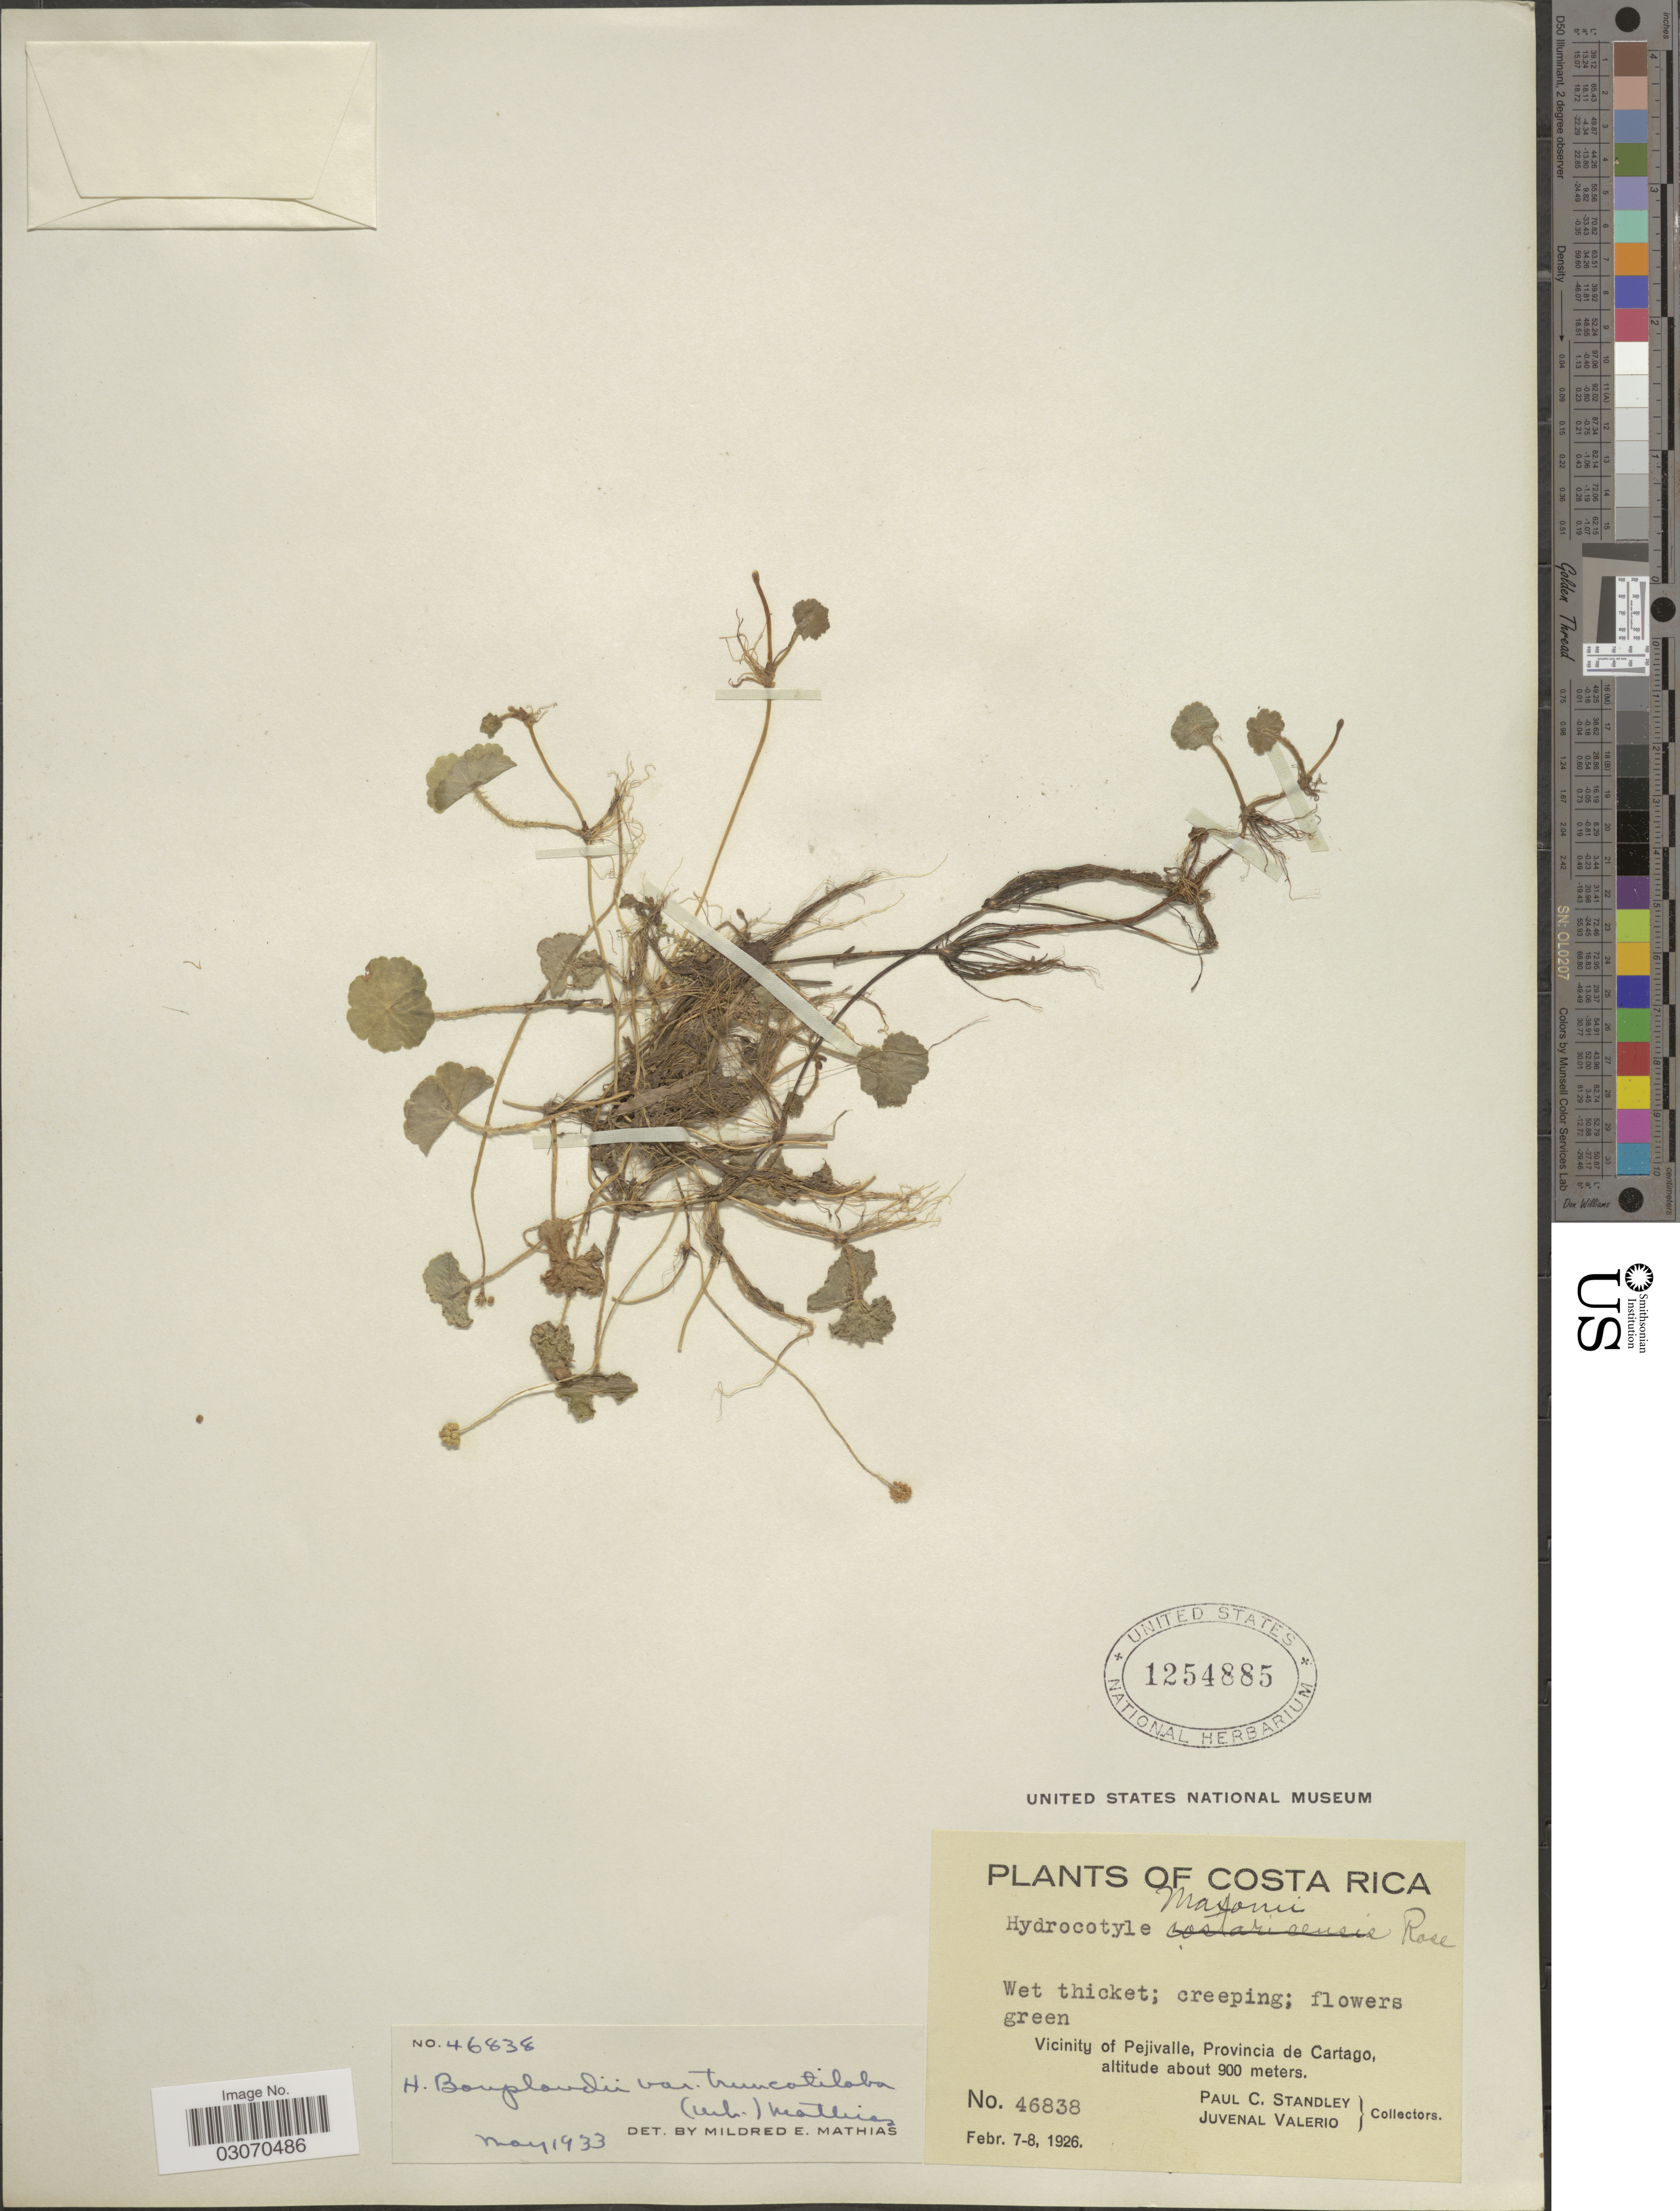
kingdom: Plantae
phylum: Tracheophyta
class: Magnoliopsida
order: Apiales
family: Araliaceae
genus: Hydrocotyle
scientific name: Hydrocotyle leucocephala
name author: Cham. & Schltdl.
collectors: P. C. Standley & J. Valerio R.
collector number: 46838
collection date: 1926-02-07/1926-02-08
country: Costa Rica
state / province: Cartago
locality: Vicinity of Pejivalle, Provincia de Cartago.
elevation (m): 900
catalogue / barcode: US 1254885